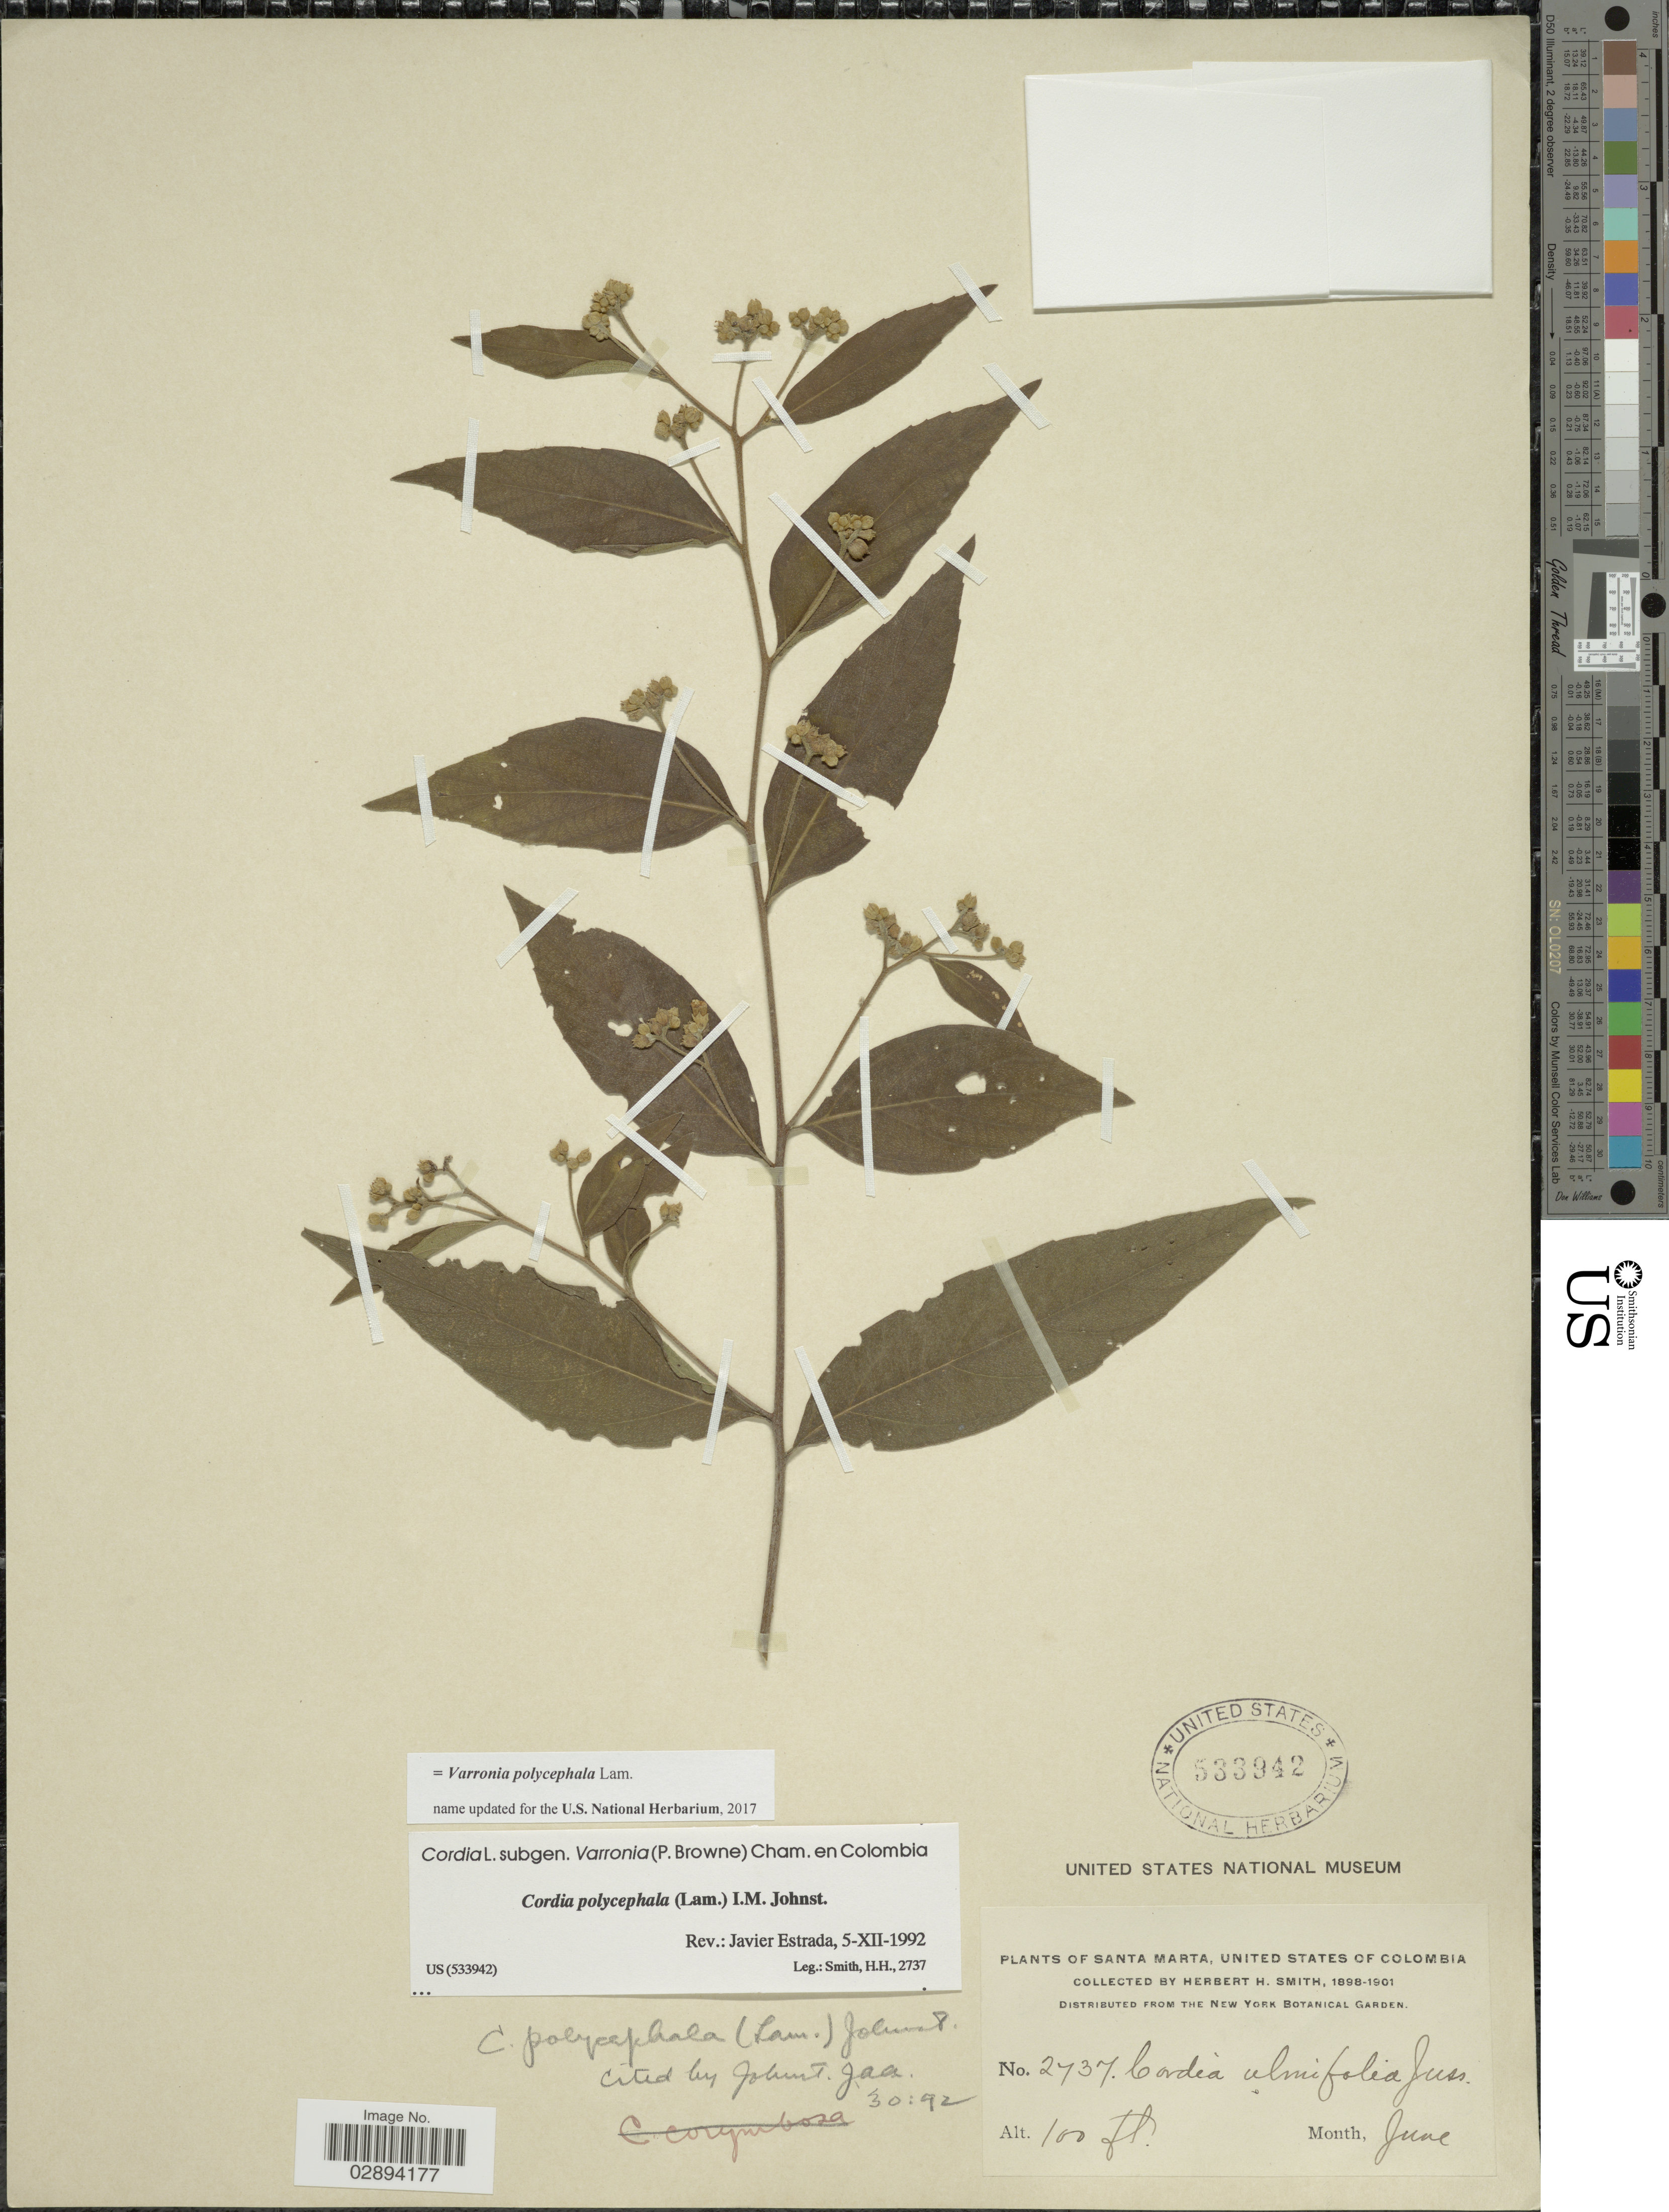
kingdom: Plantae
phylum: Tracheophyta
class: Magnoliopsida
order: Boraginales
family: Cordiaceae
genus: Varronia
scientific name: Varronia polycephala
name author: Lam.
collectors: Herbert H. Smith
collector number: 2737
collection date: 1898-06/1901-06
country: Colombia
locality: Santa Marta, Unites States of Colombia.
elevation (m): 30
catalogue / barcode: US 533942